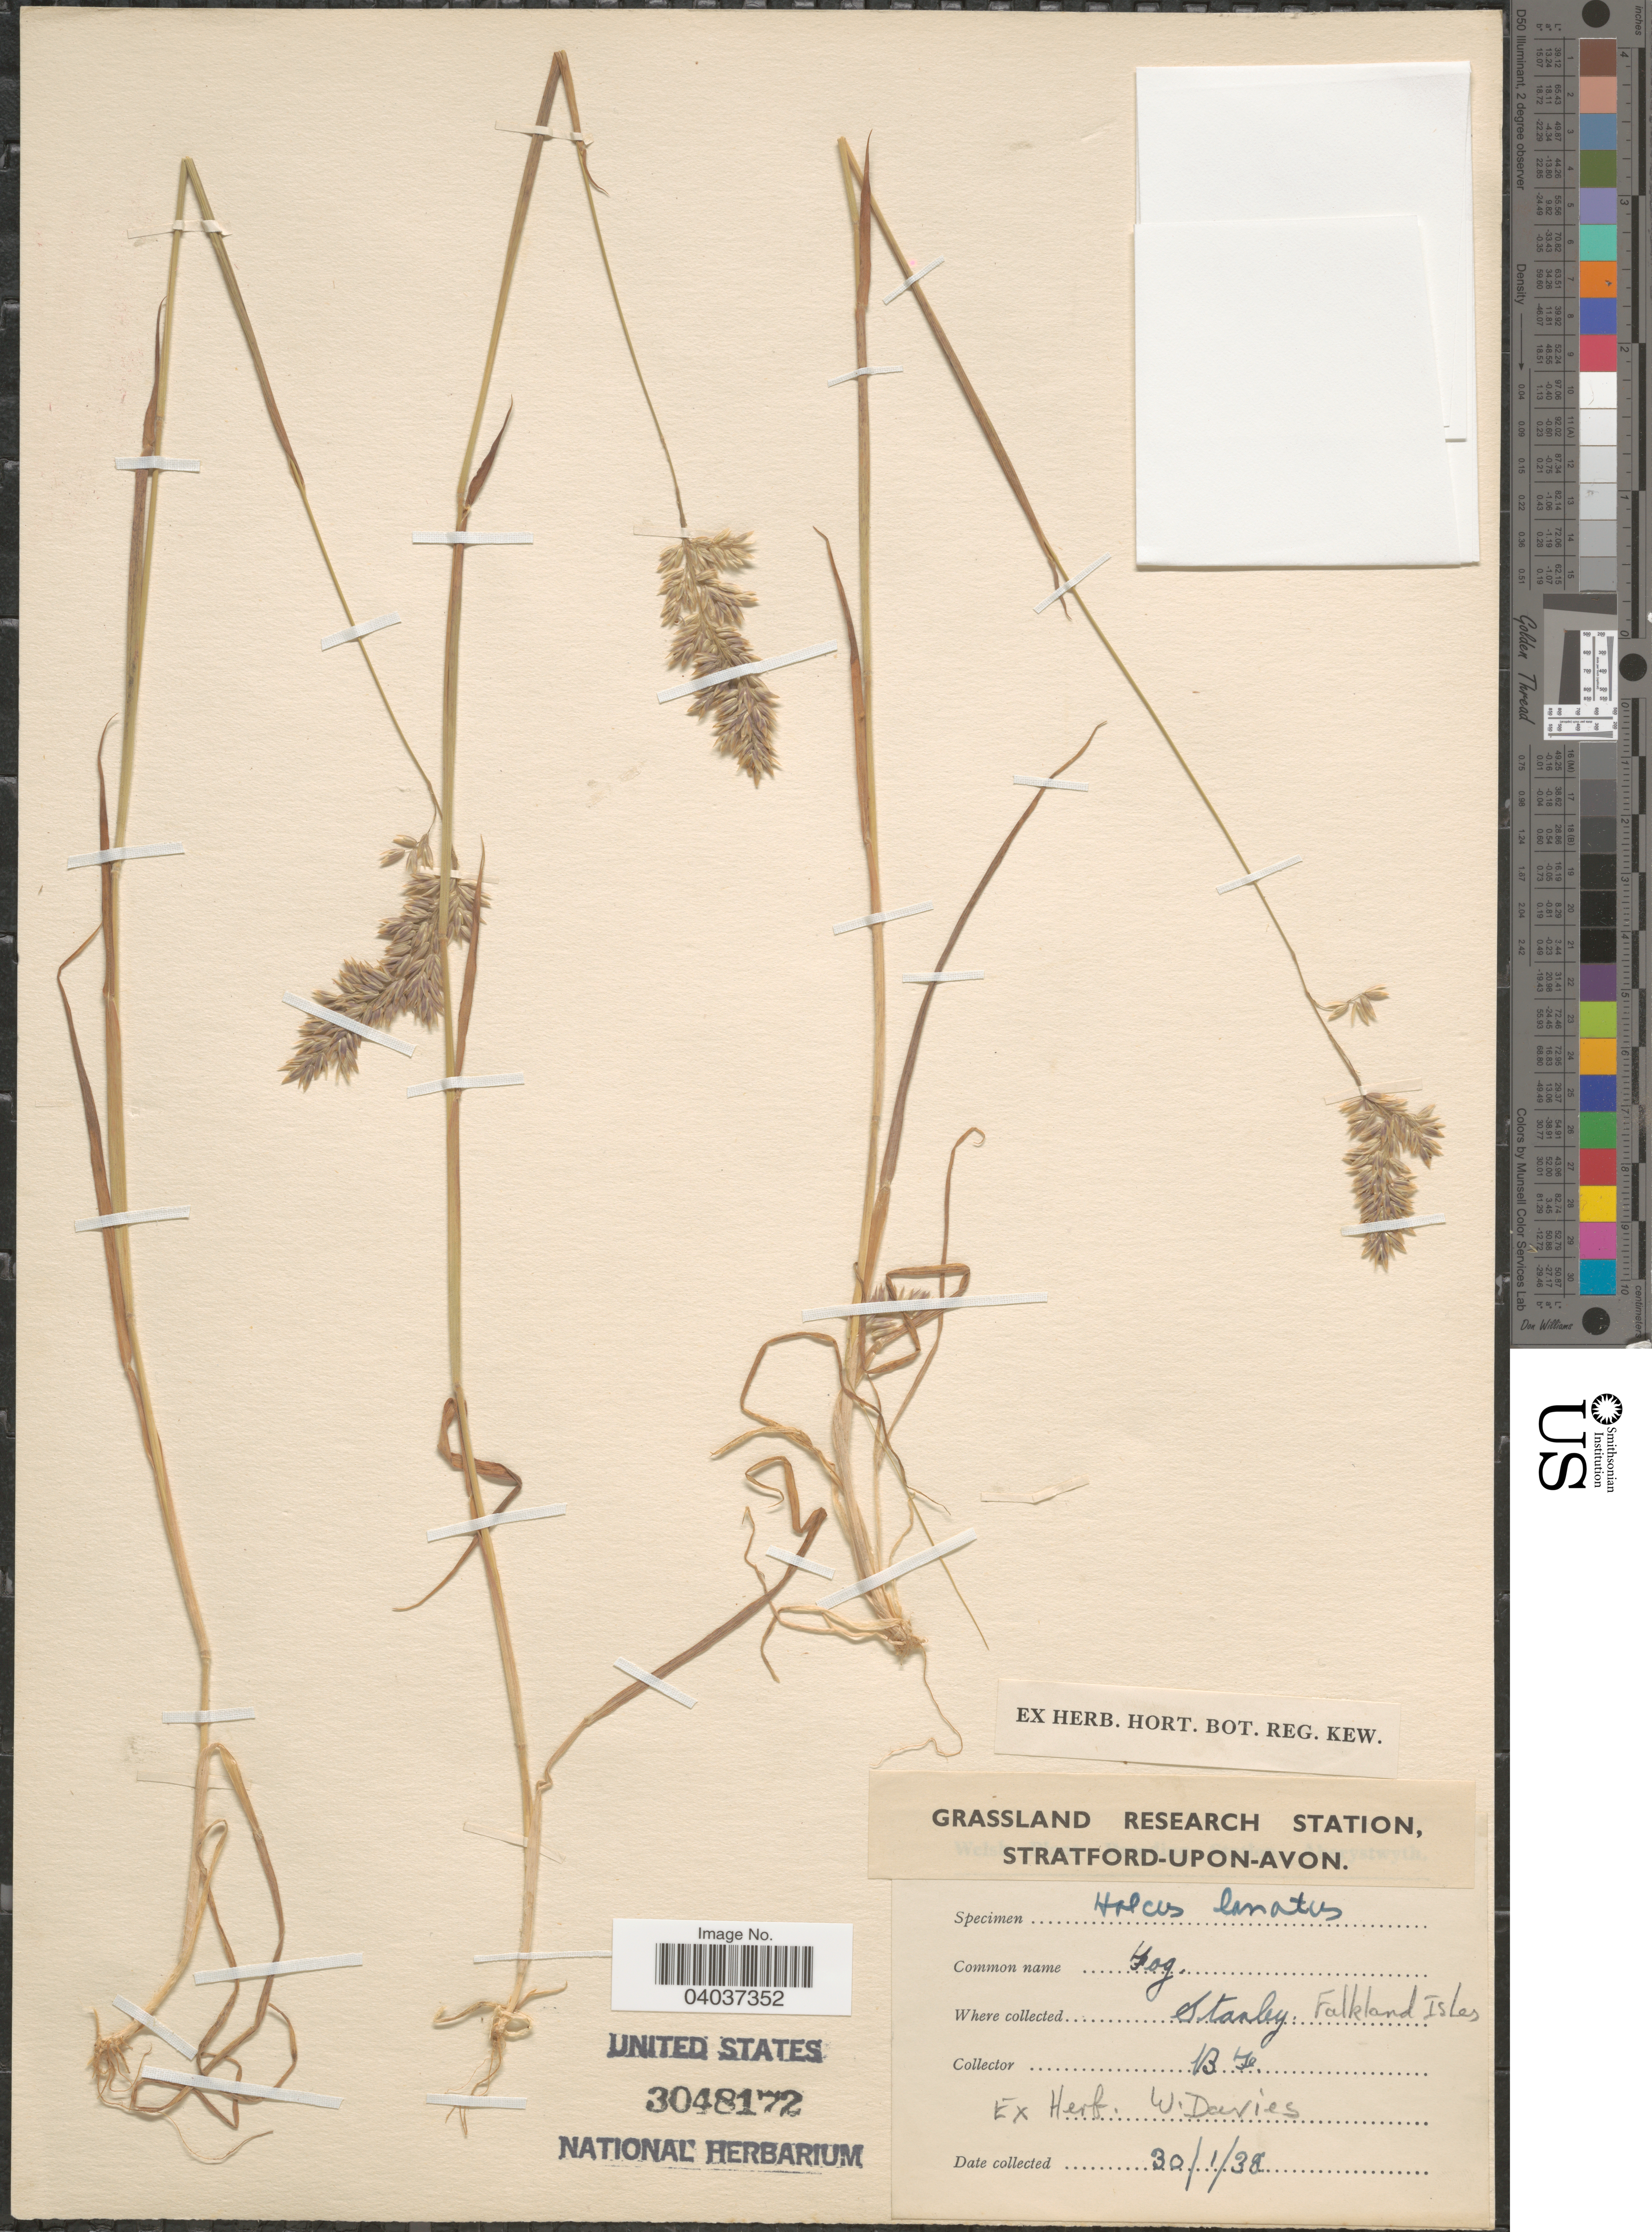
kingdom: Plantae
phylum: Tracheophyta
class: Liliopsida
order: Poales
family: Poaceae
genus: Holcus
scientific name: Holcus lanatus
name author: L.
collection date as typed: Transcribed d/m/y: 30/1/38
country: New Zealand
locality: Stanley. Falkland Isles.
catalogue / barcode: US 3048172